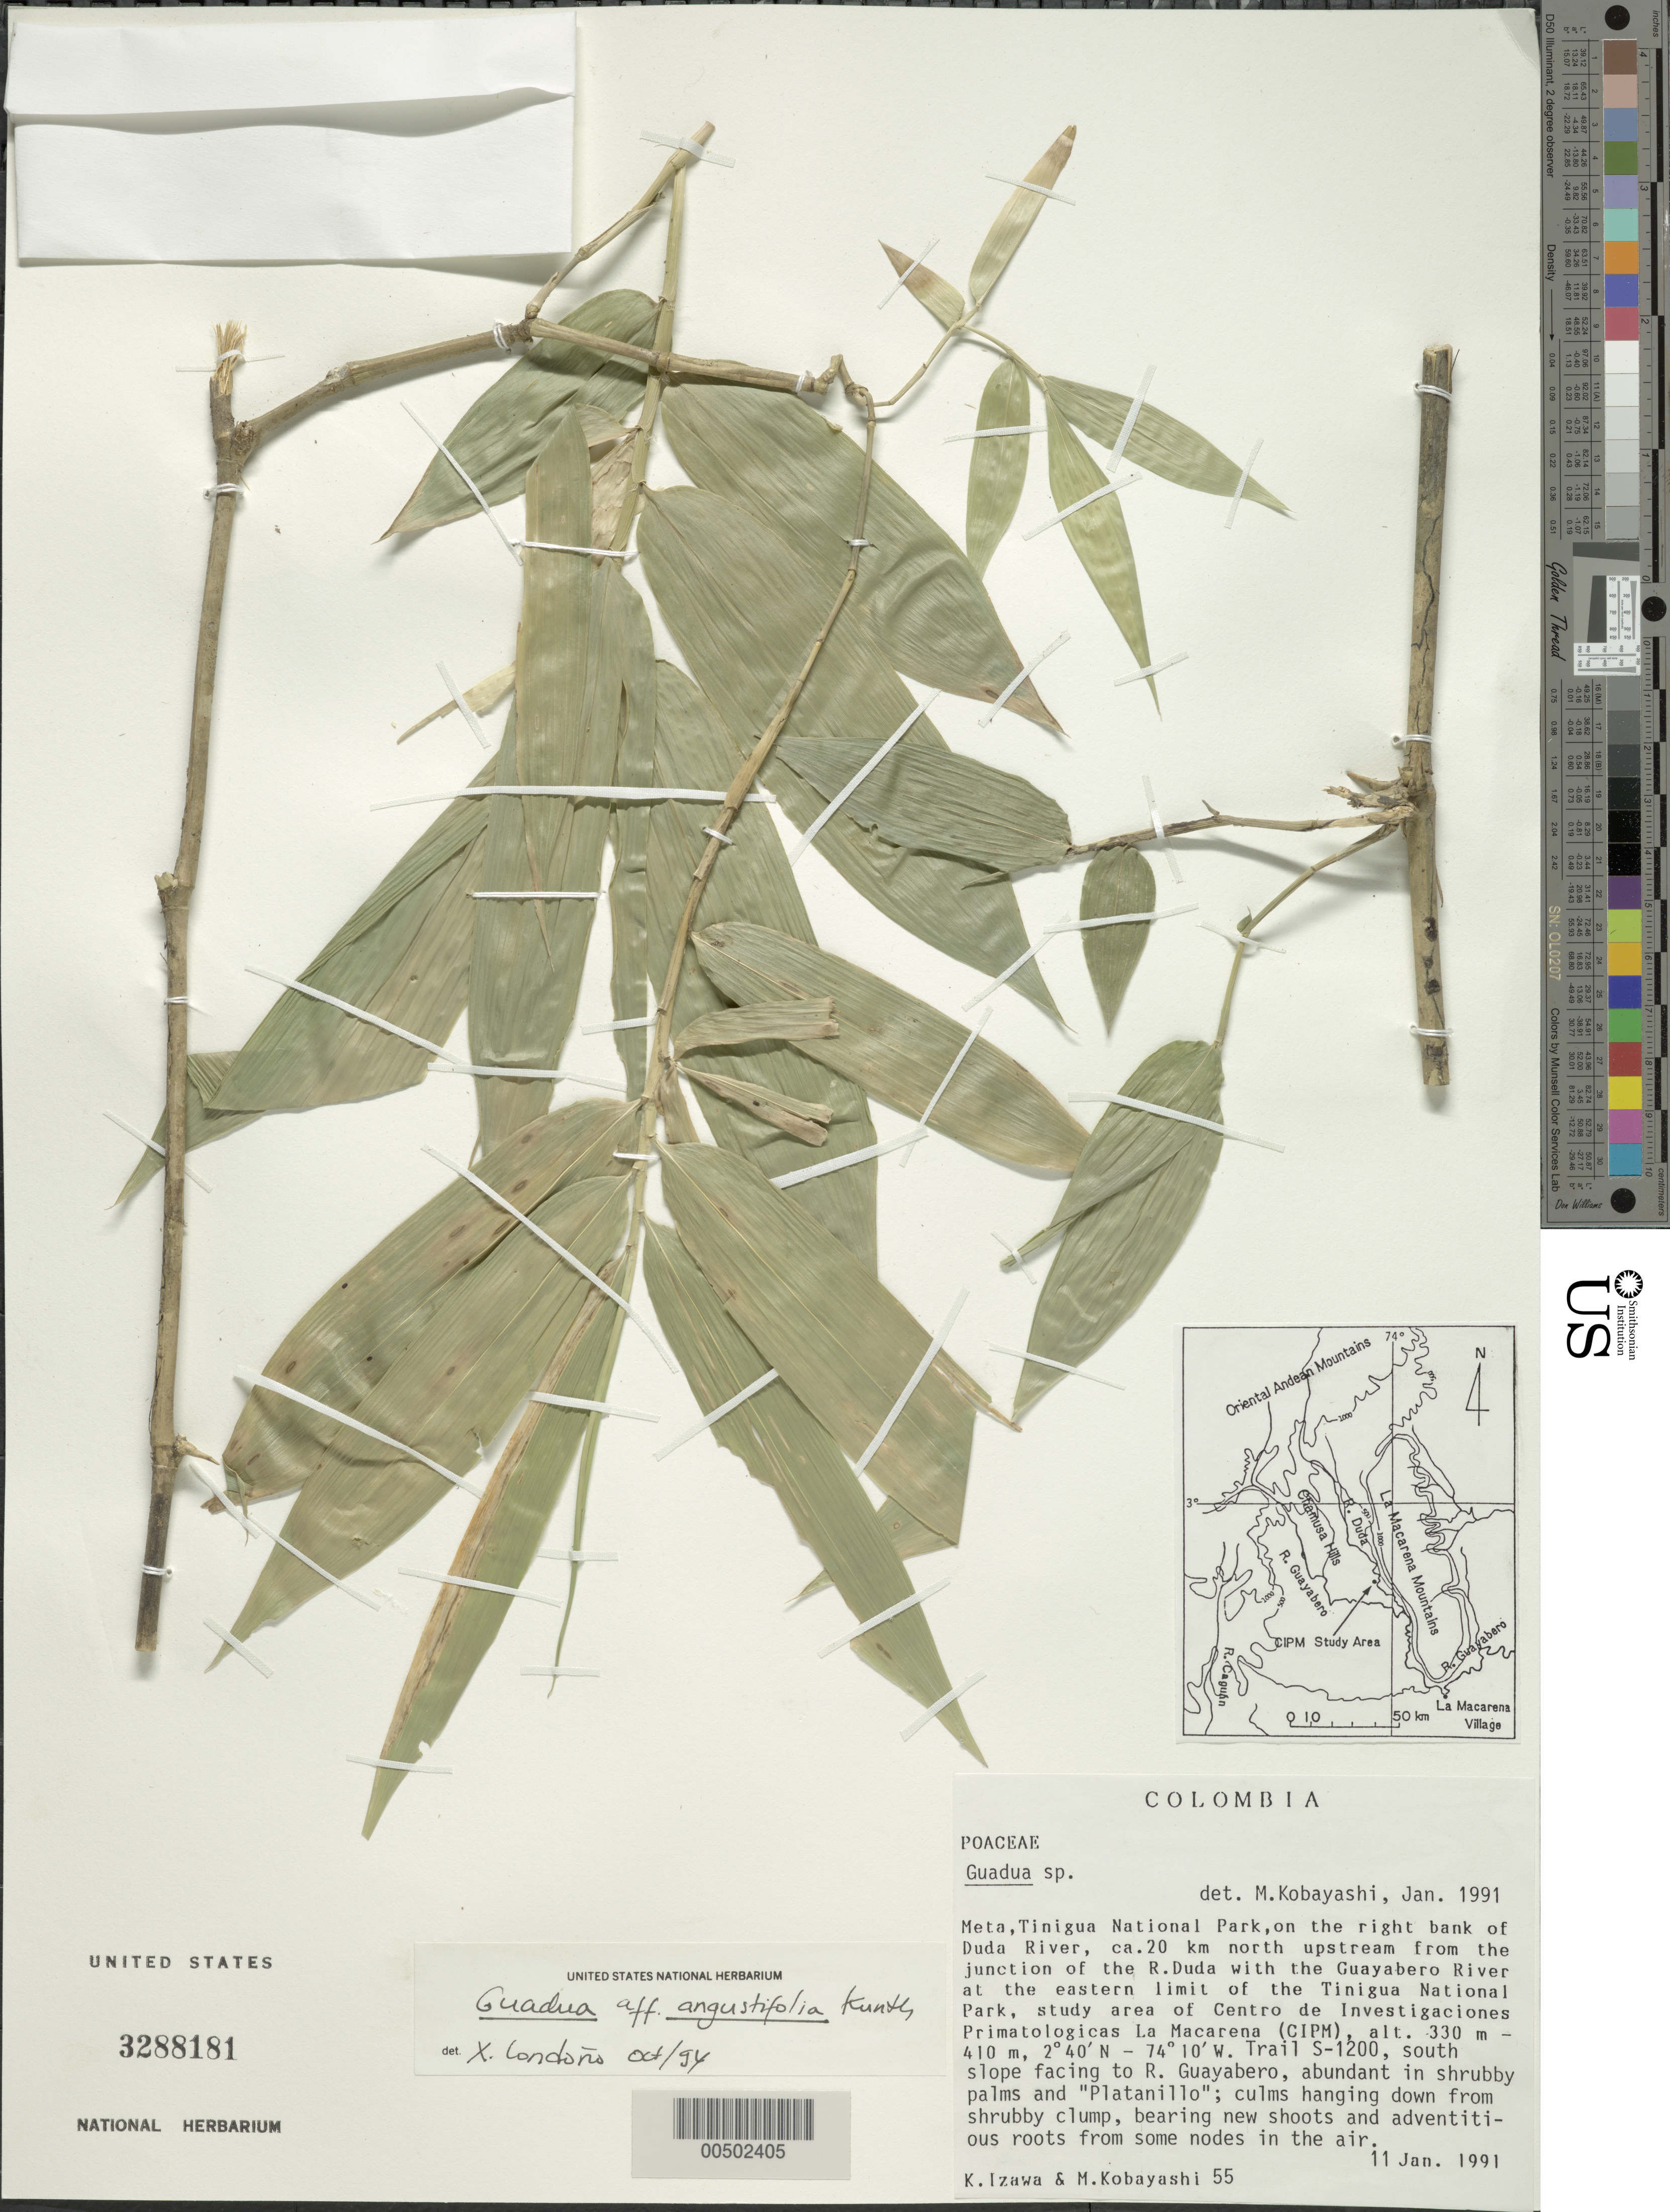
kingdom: Plantae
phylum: Tracheophyta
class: Liliopsida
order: Poales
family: Poaceae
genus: Guadua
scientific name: Guadua angustifolia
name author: Kunth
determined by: Londoño, X., (TULV), Jardin Botanico "Juan Maria Cespedes"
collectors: K. Izawa & M. Kobayashi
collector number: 55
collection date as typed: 11 Jan 1991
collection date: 1991-01-11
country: Colombia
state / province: Meta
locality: Tinigua National Park, bank of Duda River, ca 20 km N of the junct. of Duda River and the Guyabero River, s-1200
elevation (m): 330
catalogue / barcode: US 3288181